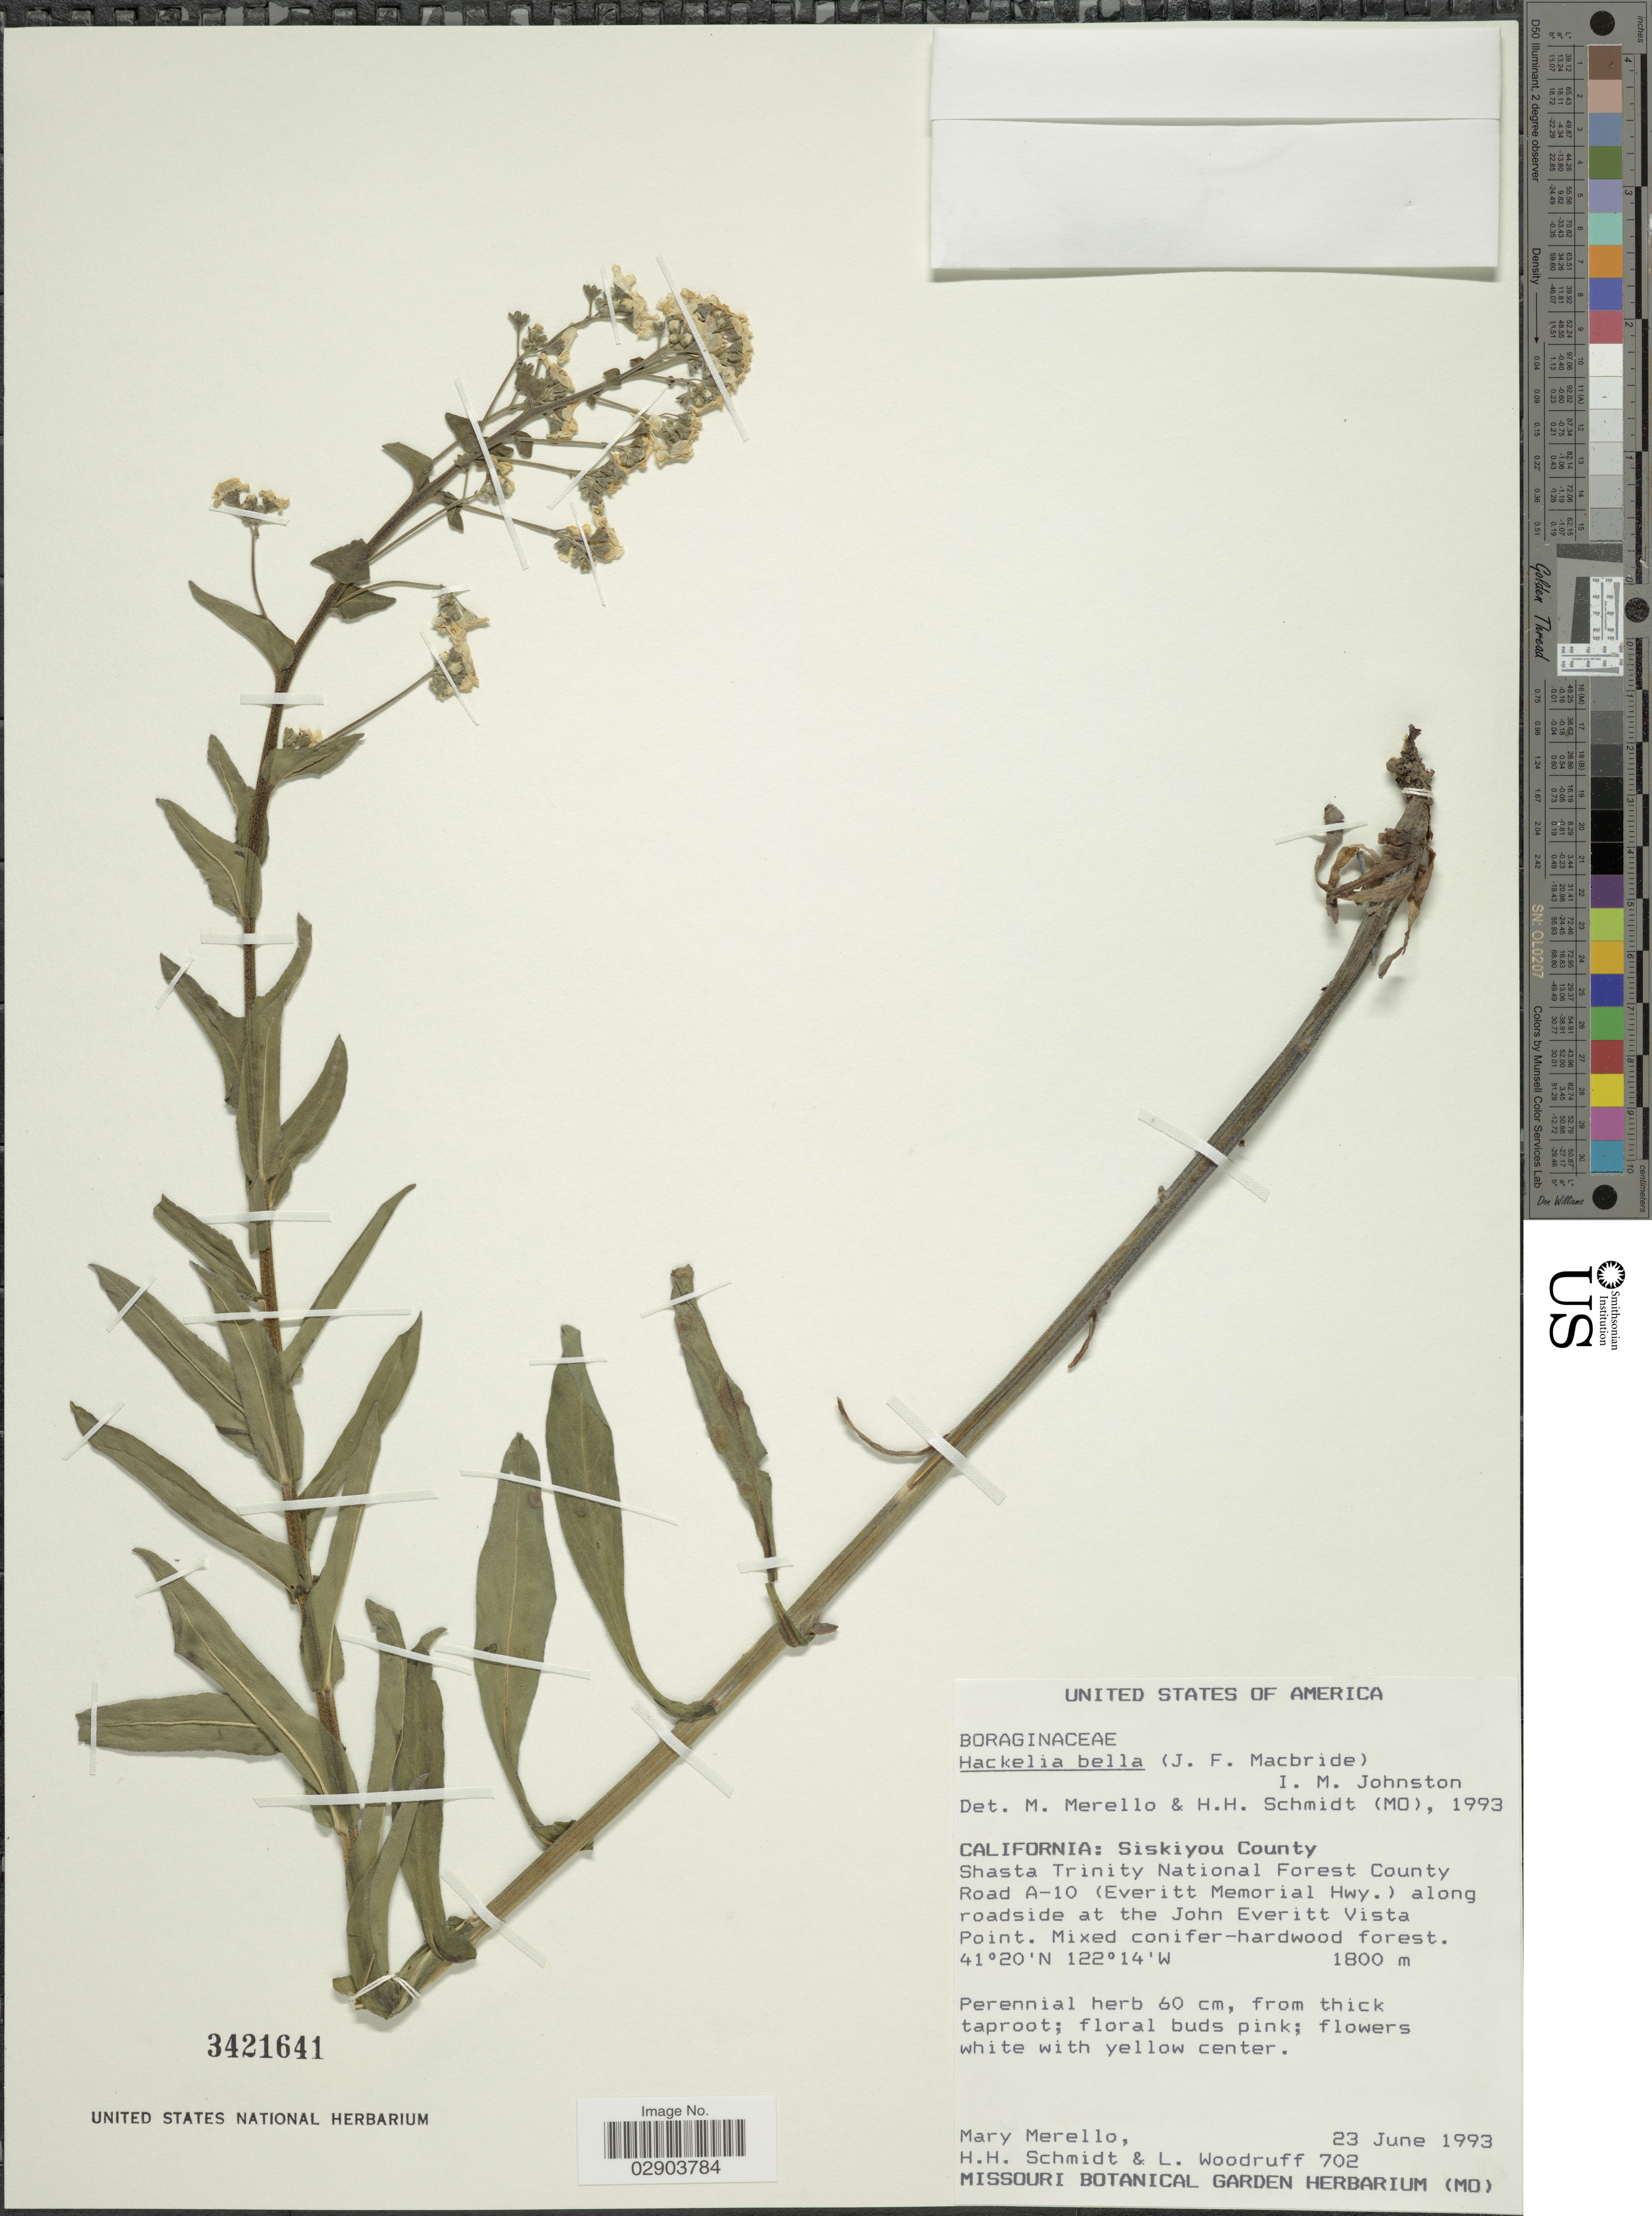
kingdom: Plantae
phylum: Tracheophyta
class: Magnoliopsida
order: Boraginales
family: Boraginaceae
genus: Hackelia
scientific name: Hackelia bella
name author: (J.F. Macbr.) I.M. Johnst.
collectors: M. Merello, H. H. Schmidt & L. Woodruff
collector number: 702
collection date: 1993-06-23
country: United States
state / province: California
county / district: Siskiyou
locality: Siskiyou County, Shasta Trinity National Forest County, Road A-10 (Everitt Memorial Hwy.) along roadside at the John Everitt Vista Point.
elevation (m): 1800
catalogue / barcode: US 3421641